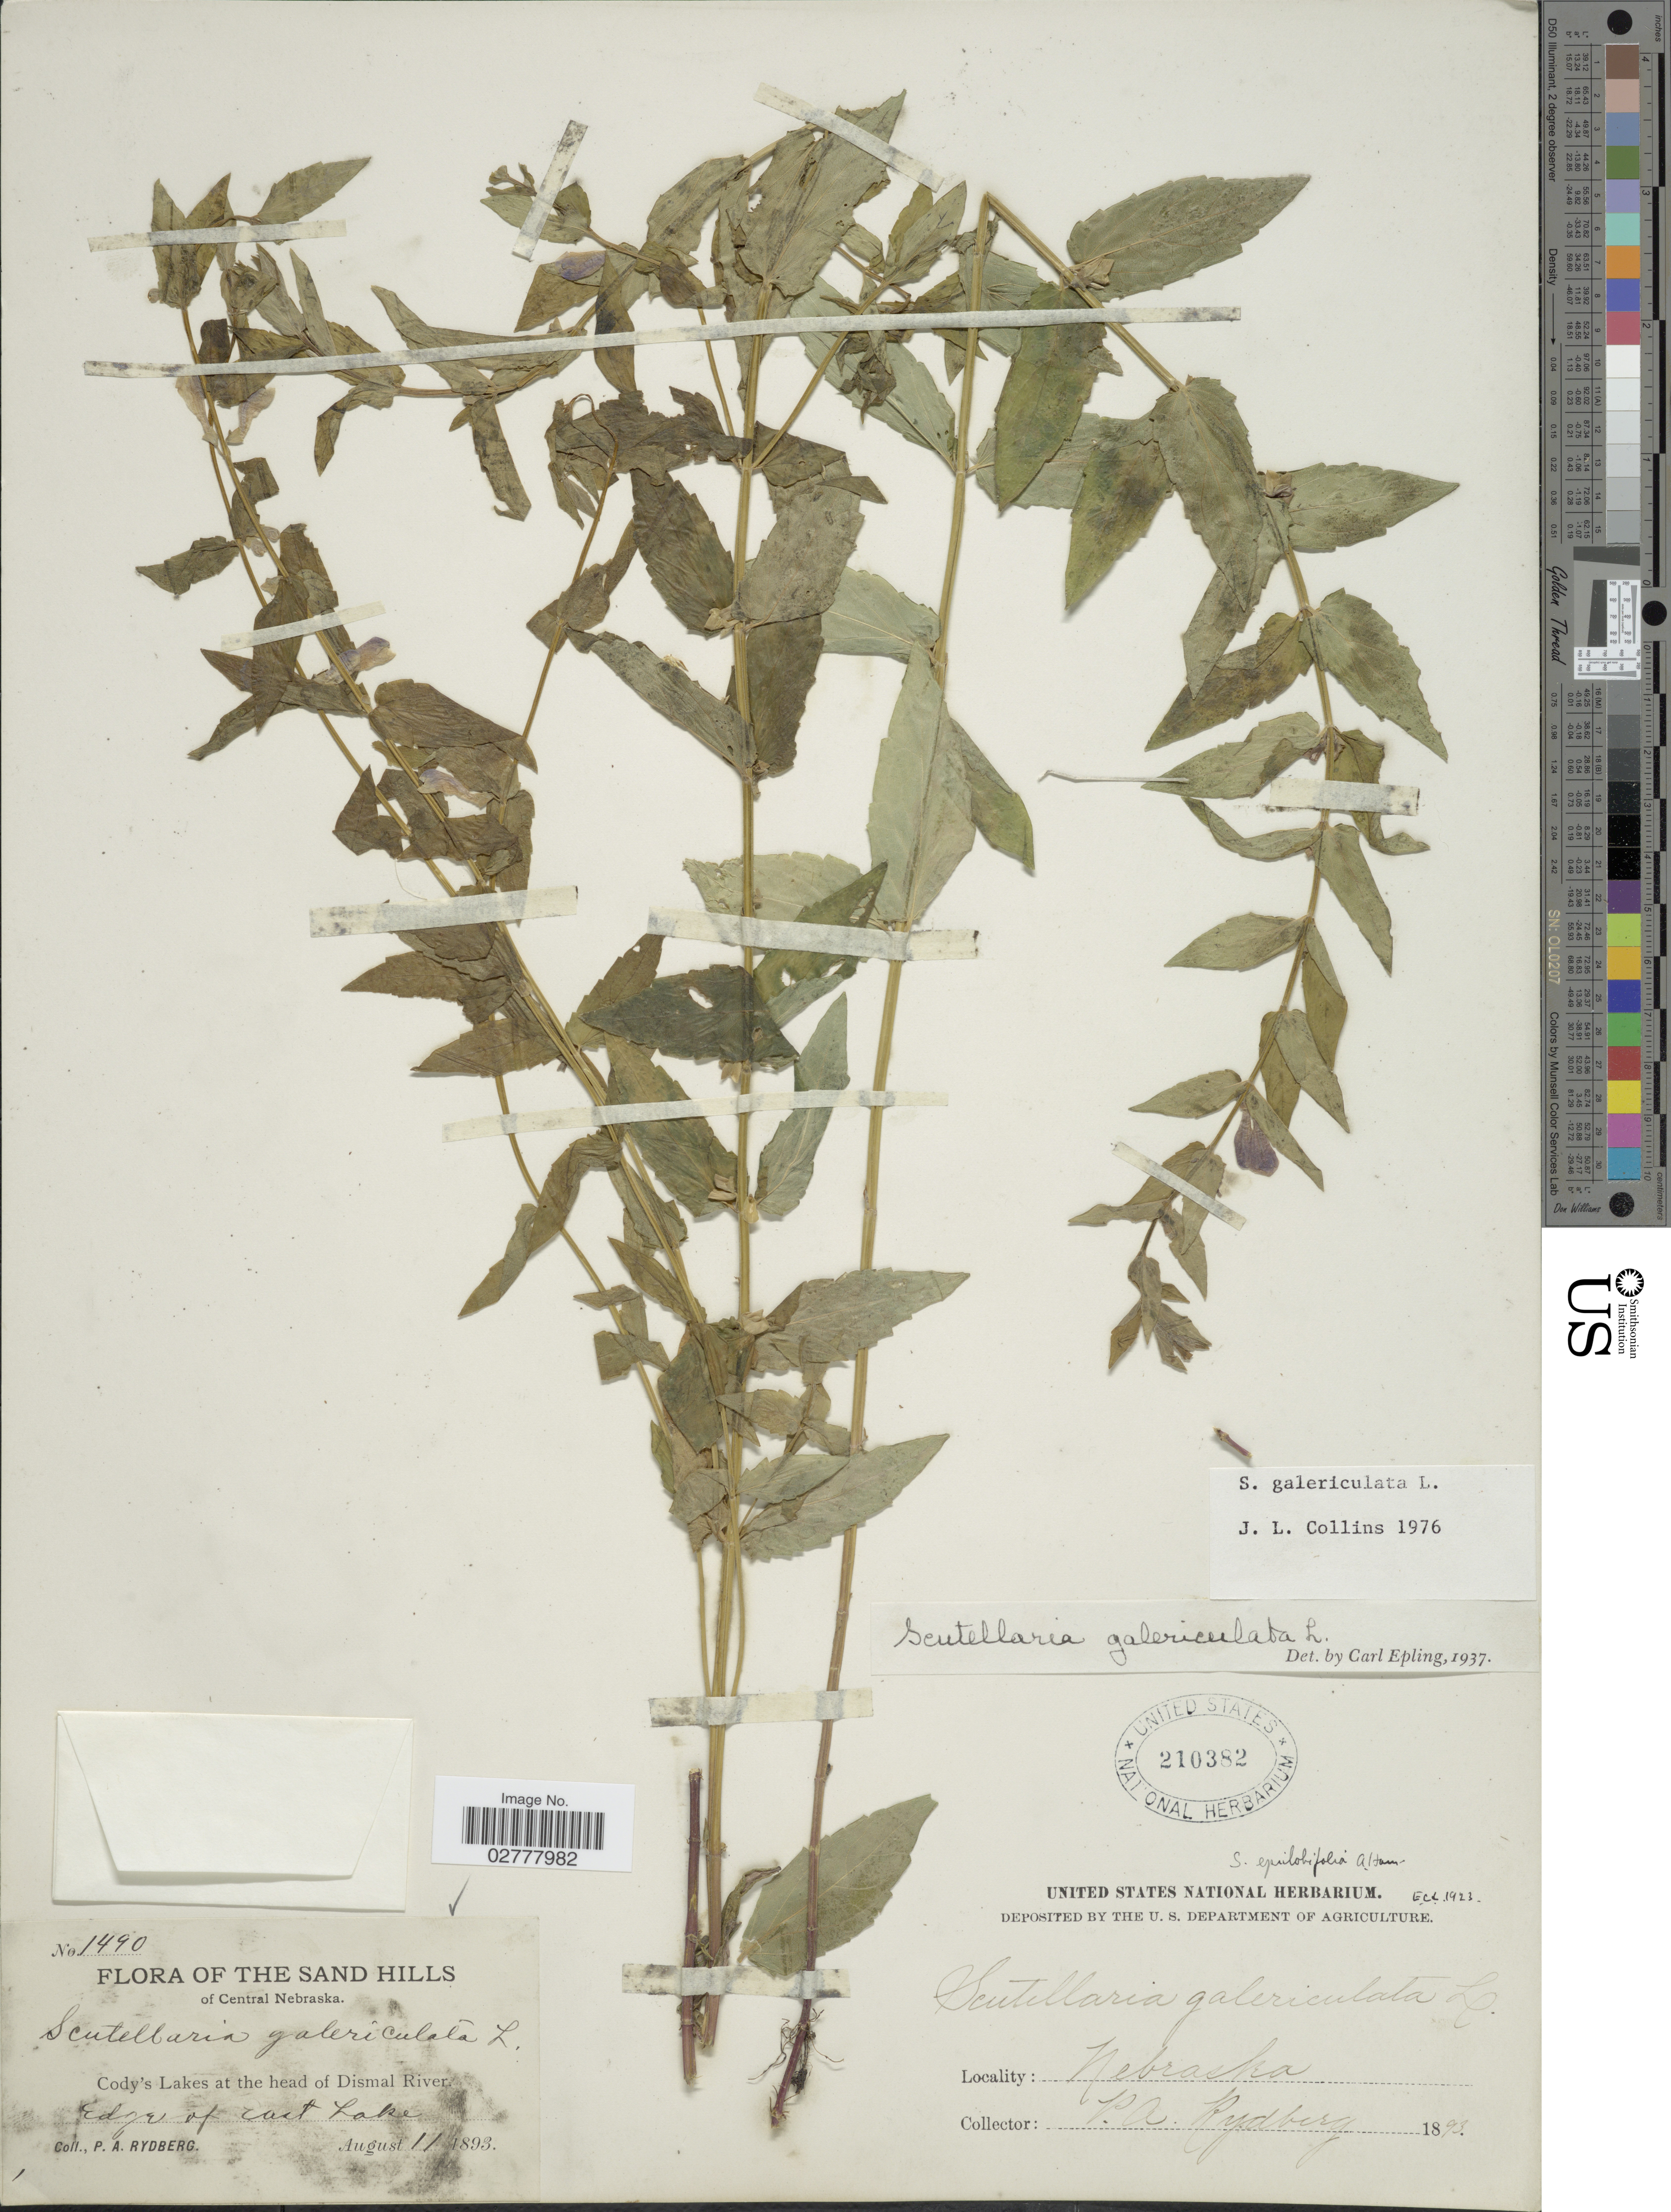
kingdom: Plantae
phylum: Tracheophyta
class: Magnoliopsida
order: Lamiales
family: Lamiaceae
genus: Scutellaria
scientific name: Scutellaria galericulata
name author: L.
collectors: P. A. Rydberg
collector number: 1490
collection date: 1893-08-11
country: United States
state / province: Nebraska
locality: Sand Hills of Central Nebraska. Cody's Lakes at the head of Dismal River. Edge of East Lake.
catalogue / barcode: US 210382